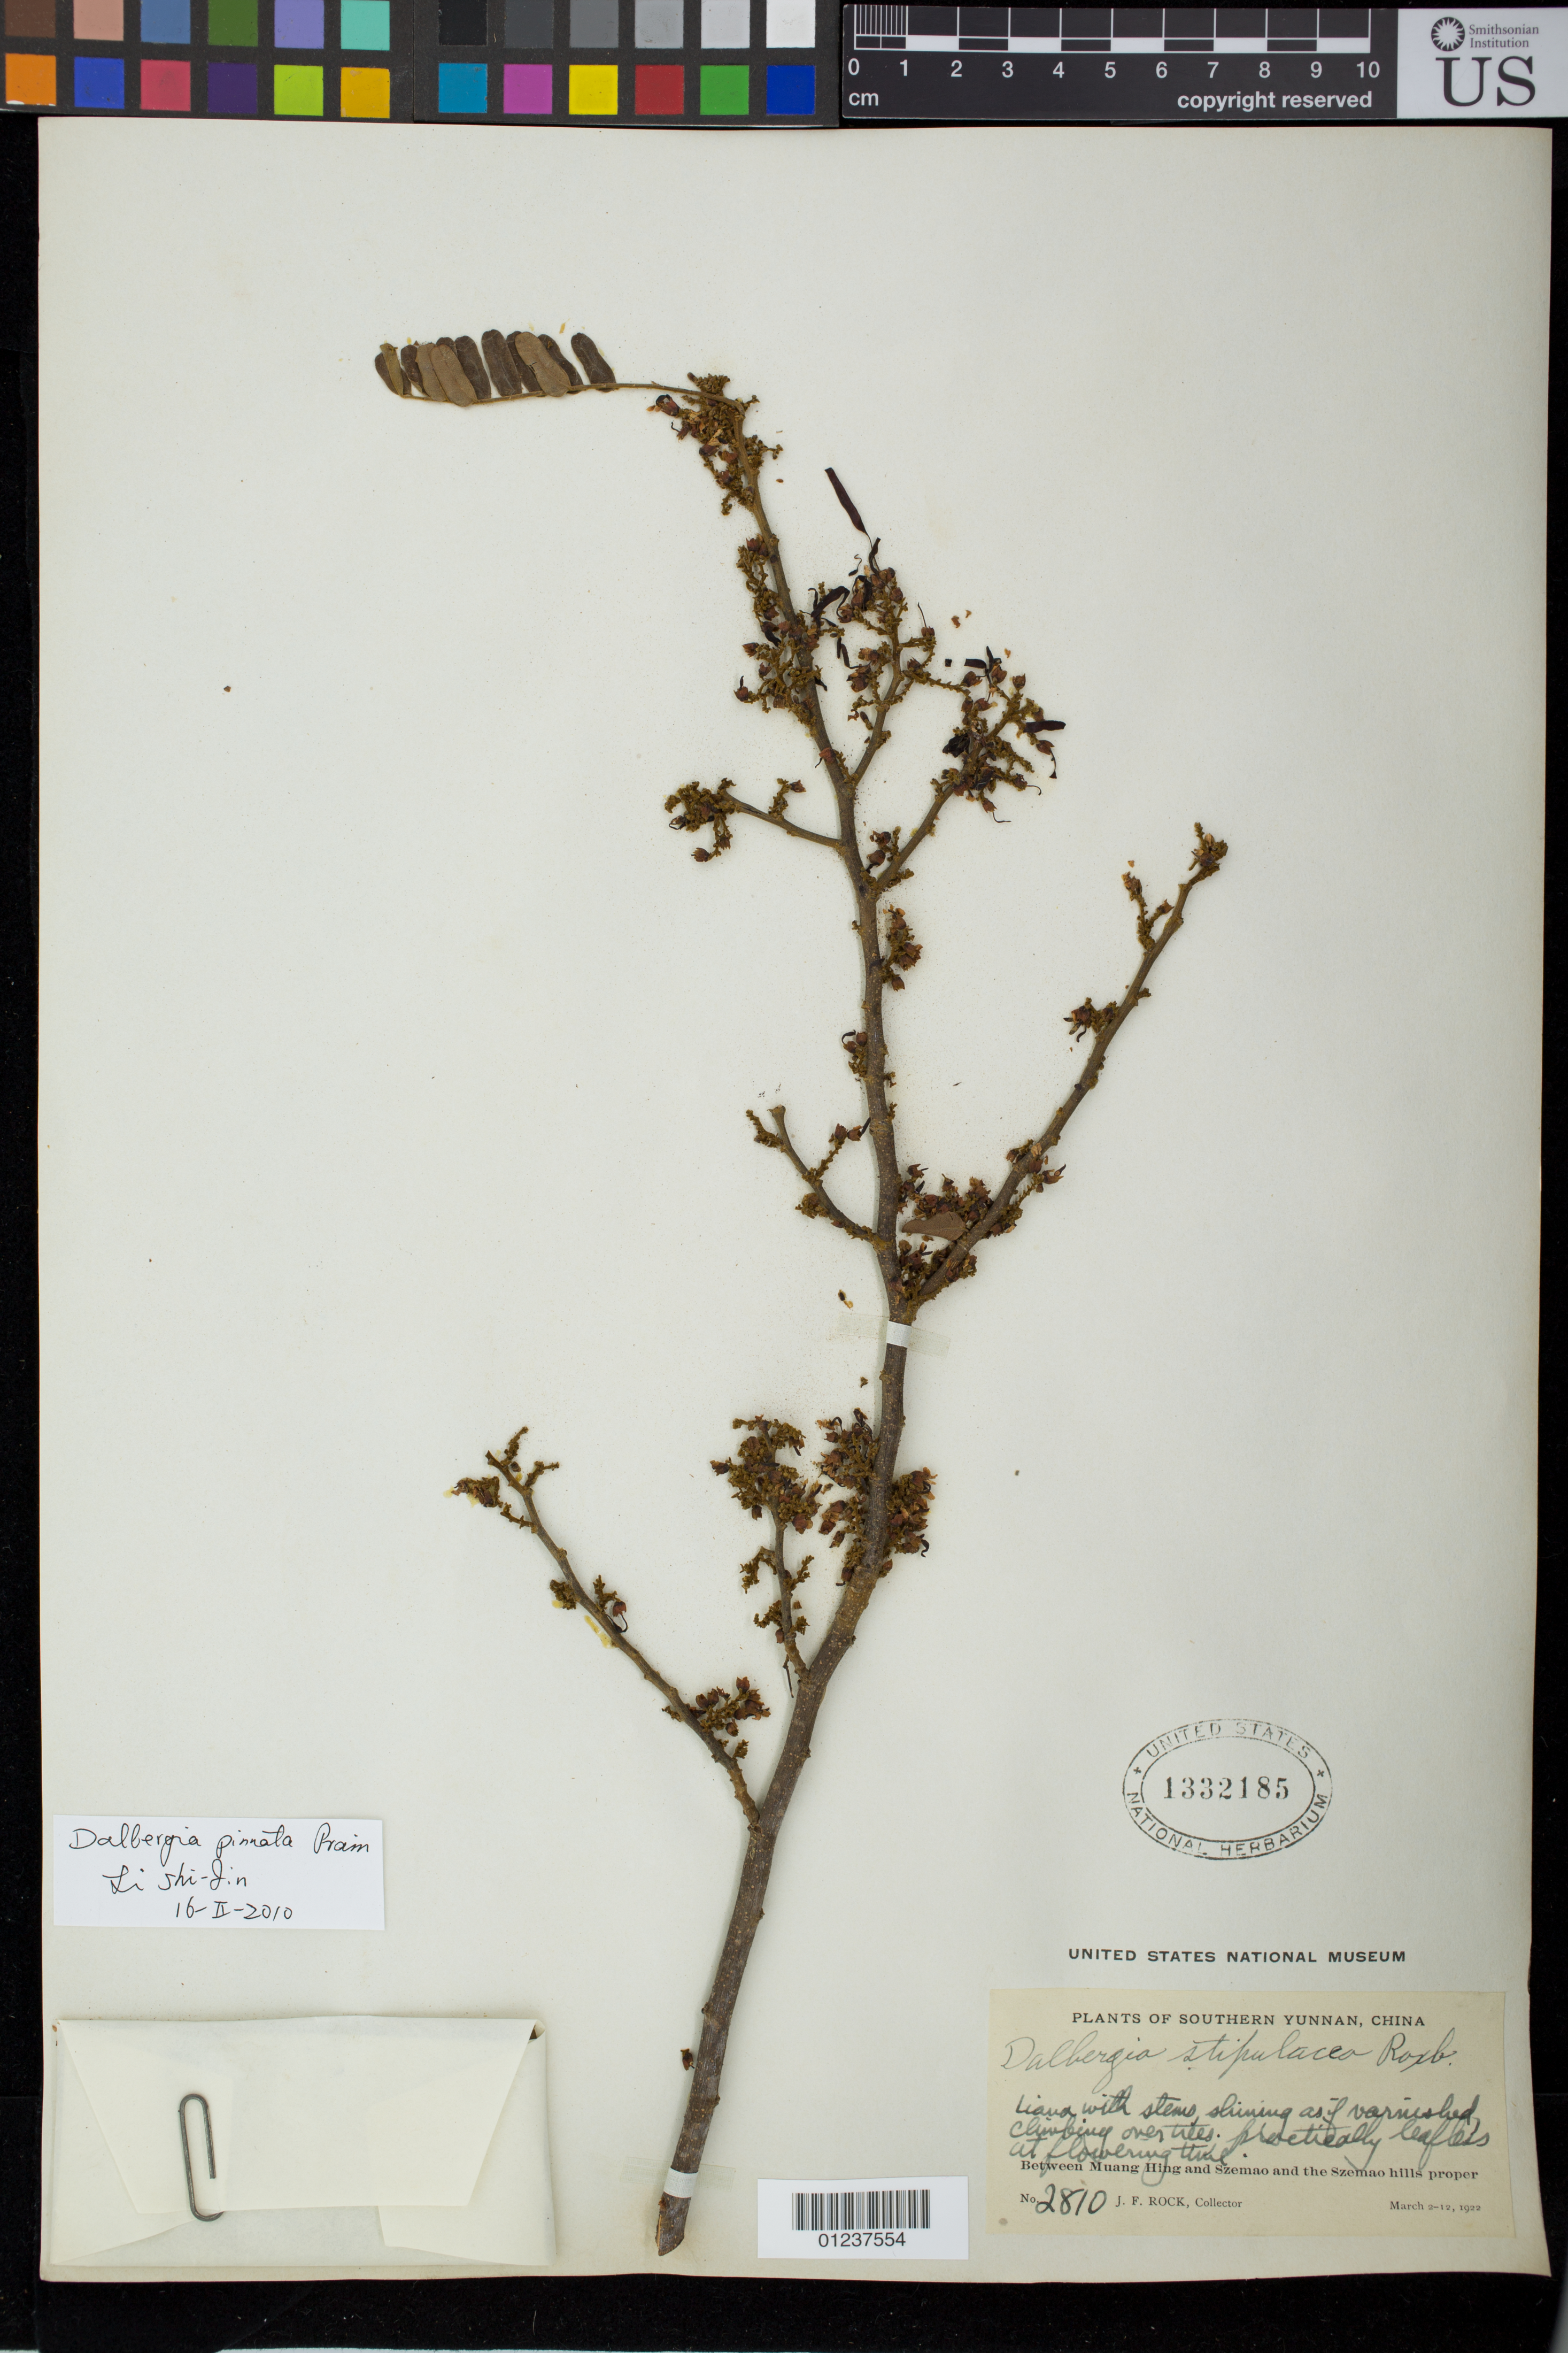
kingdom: Plantae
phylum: Tracheophyta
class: Magnoliopsida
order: Fabales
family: Fabaceae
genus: Dalbergia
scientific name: Dalbergia pinnata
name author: (Lour.) Prain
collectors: J. F. Rock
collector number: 2870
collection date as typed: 02 Mar 1922 to 12 Mar 1922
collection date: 1922-03-02/1922-03-12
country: China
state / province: Yunnan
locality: Between Muang Hing and Szemao and Szemao Hills proper.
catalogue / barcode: US 1332185